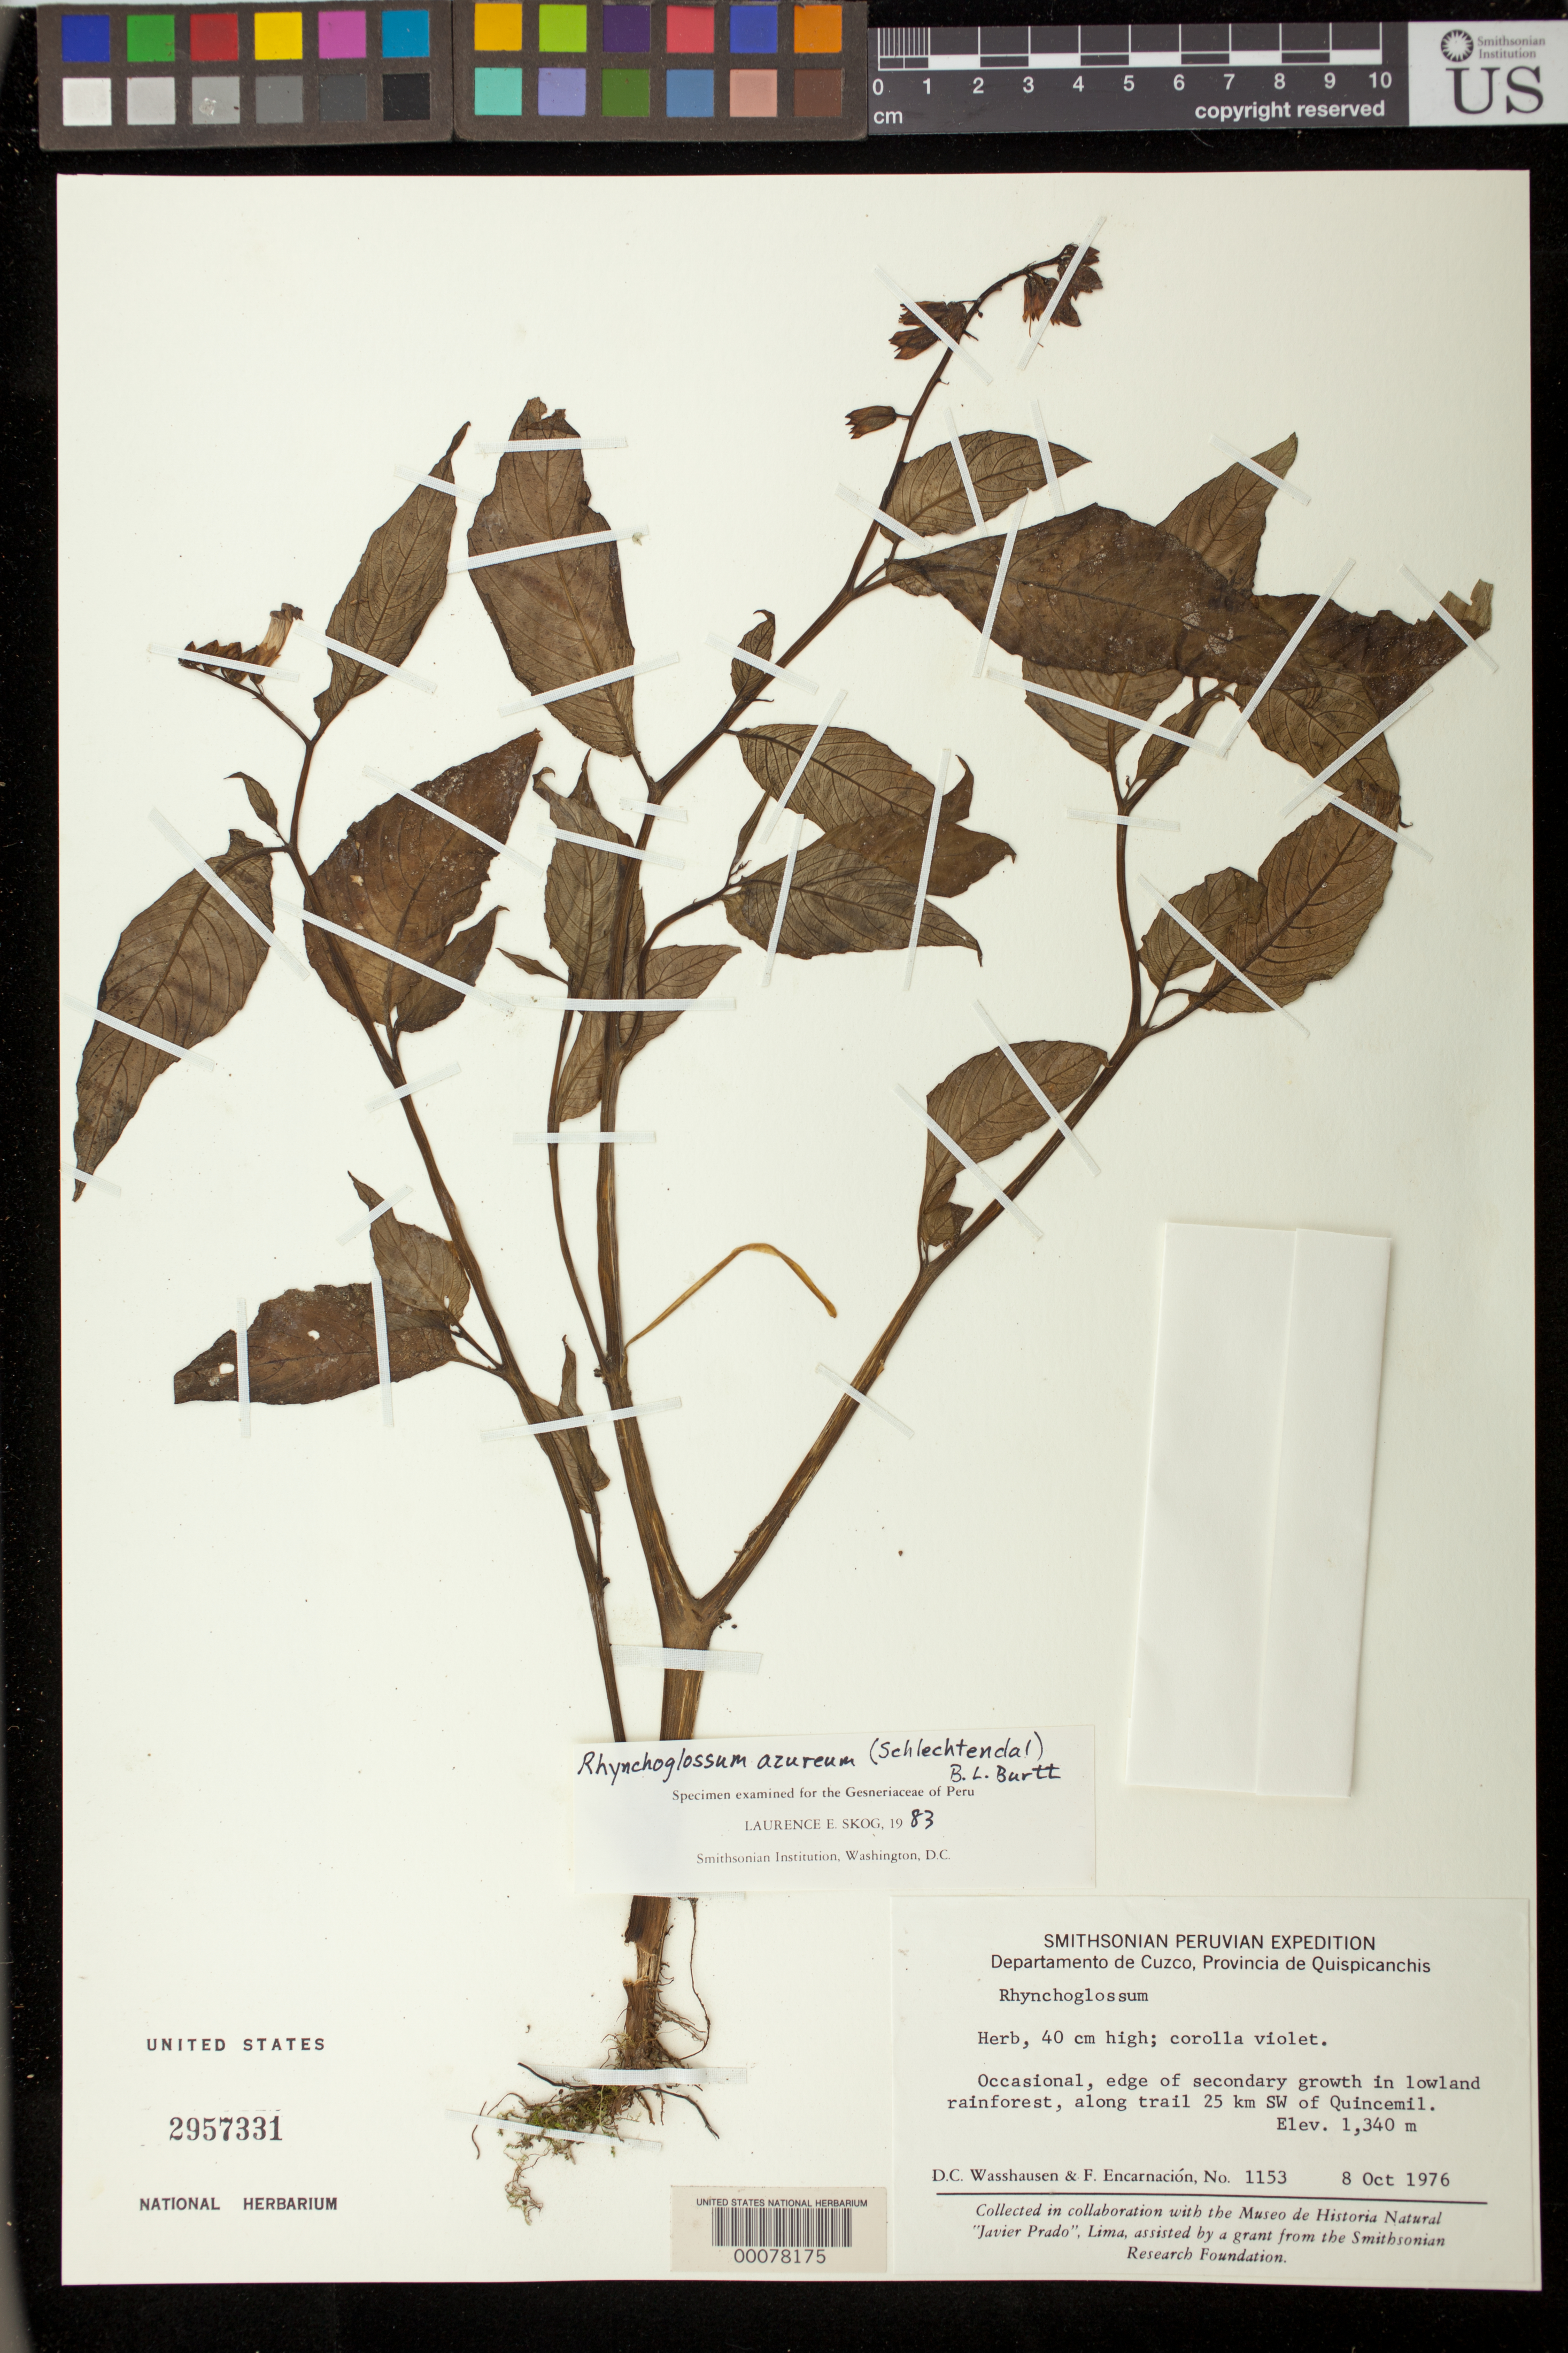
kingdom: Plantae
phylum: Tracheophyta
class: Magnoliopsida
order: Lamiales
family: Gesneriaceae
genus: Rhynchoglossum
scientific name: Rhynchoglossum azureum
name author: (Schltdl.) B.L. Burtt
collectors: D. C. Wasshausen & F. Encarnación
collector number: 1153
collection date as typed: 08 Oct 1976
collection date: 1976-10-08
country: Peru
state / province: Cusco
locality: Quispicanchis, along trail 25 km SW of Quincemil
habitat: Occasional, edgeof secondary growth in lowland rain forest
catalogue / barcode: US 2957331